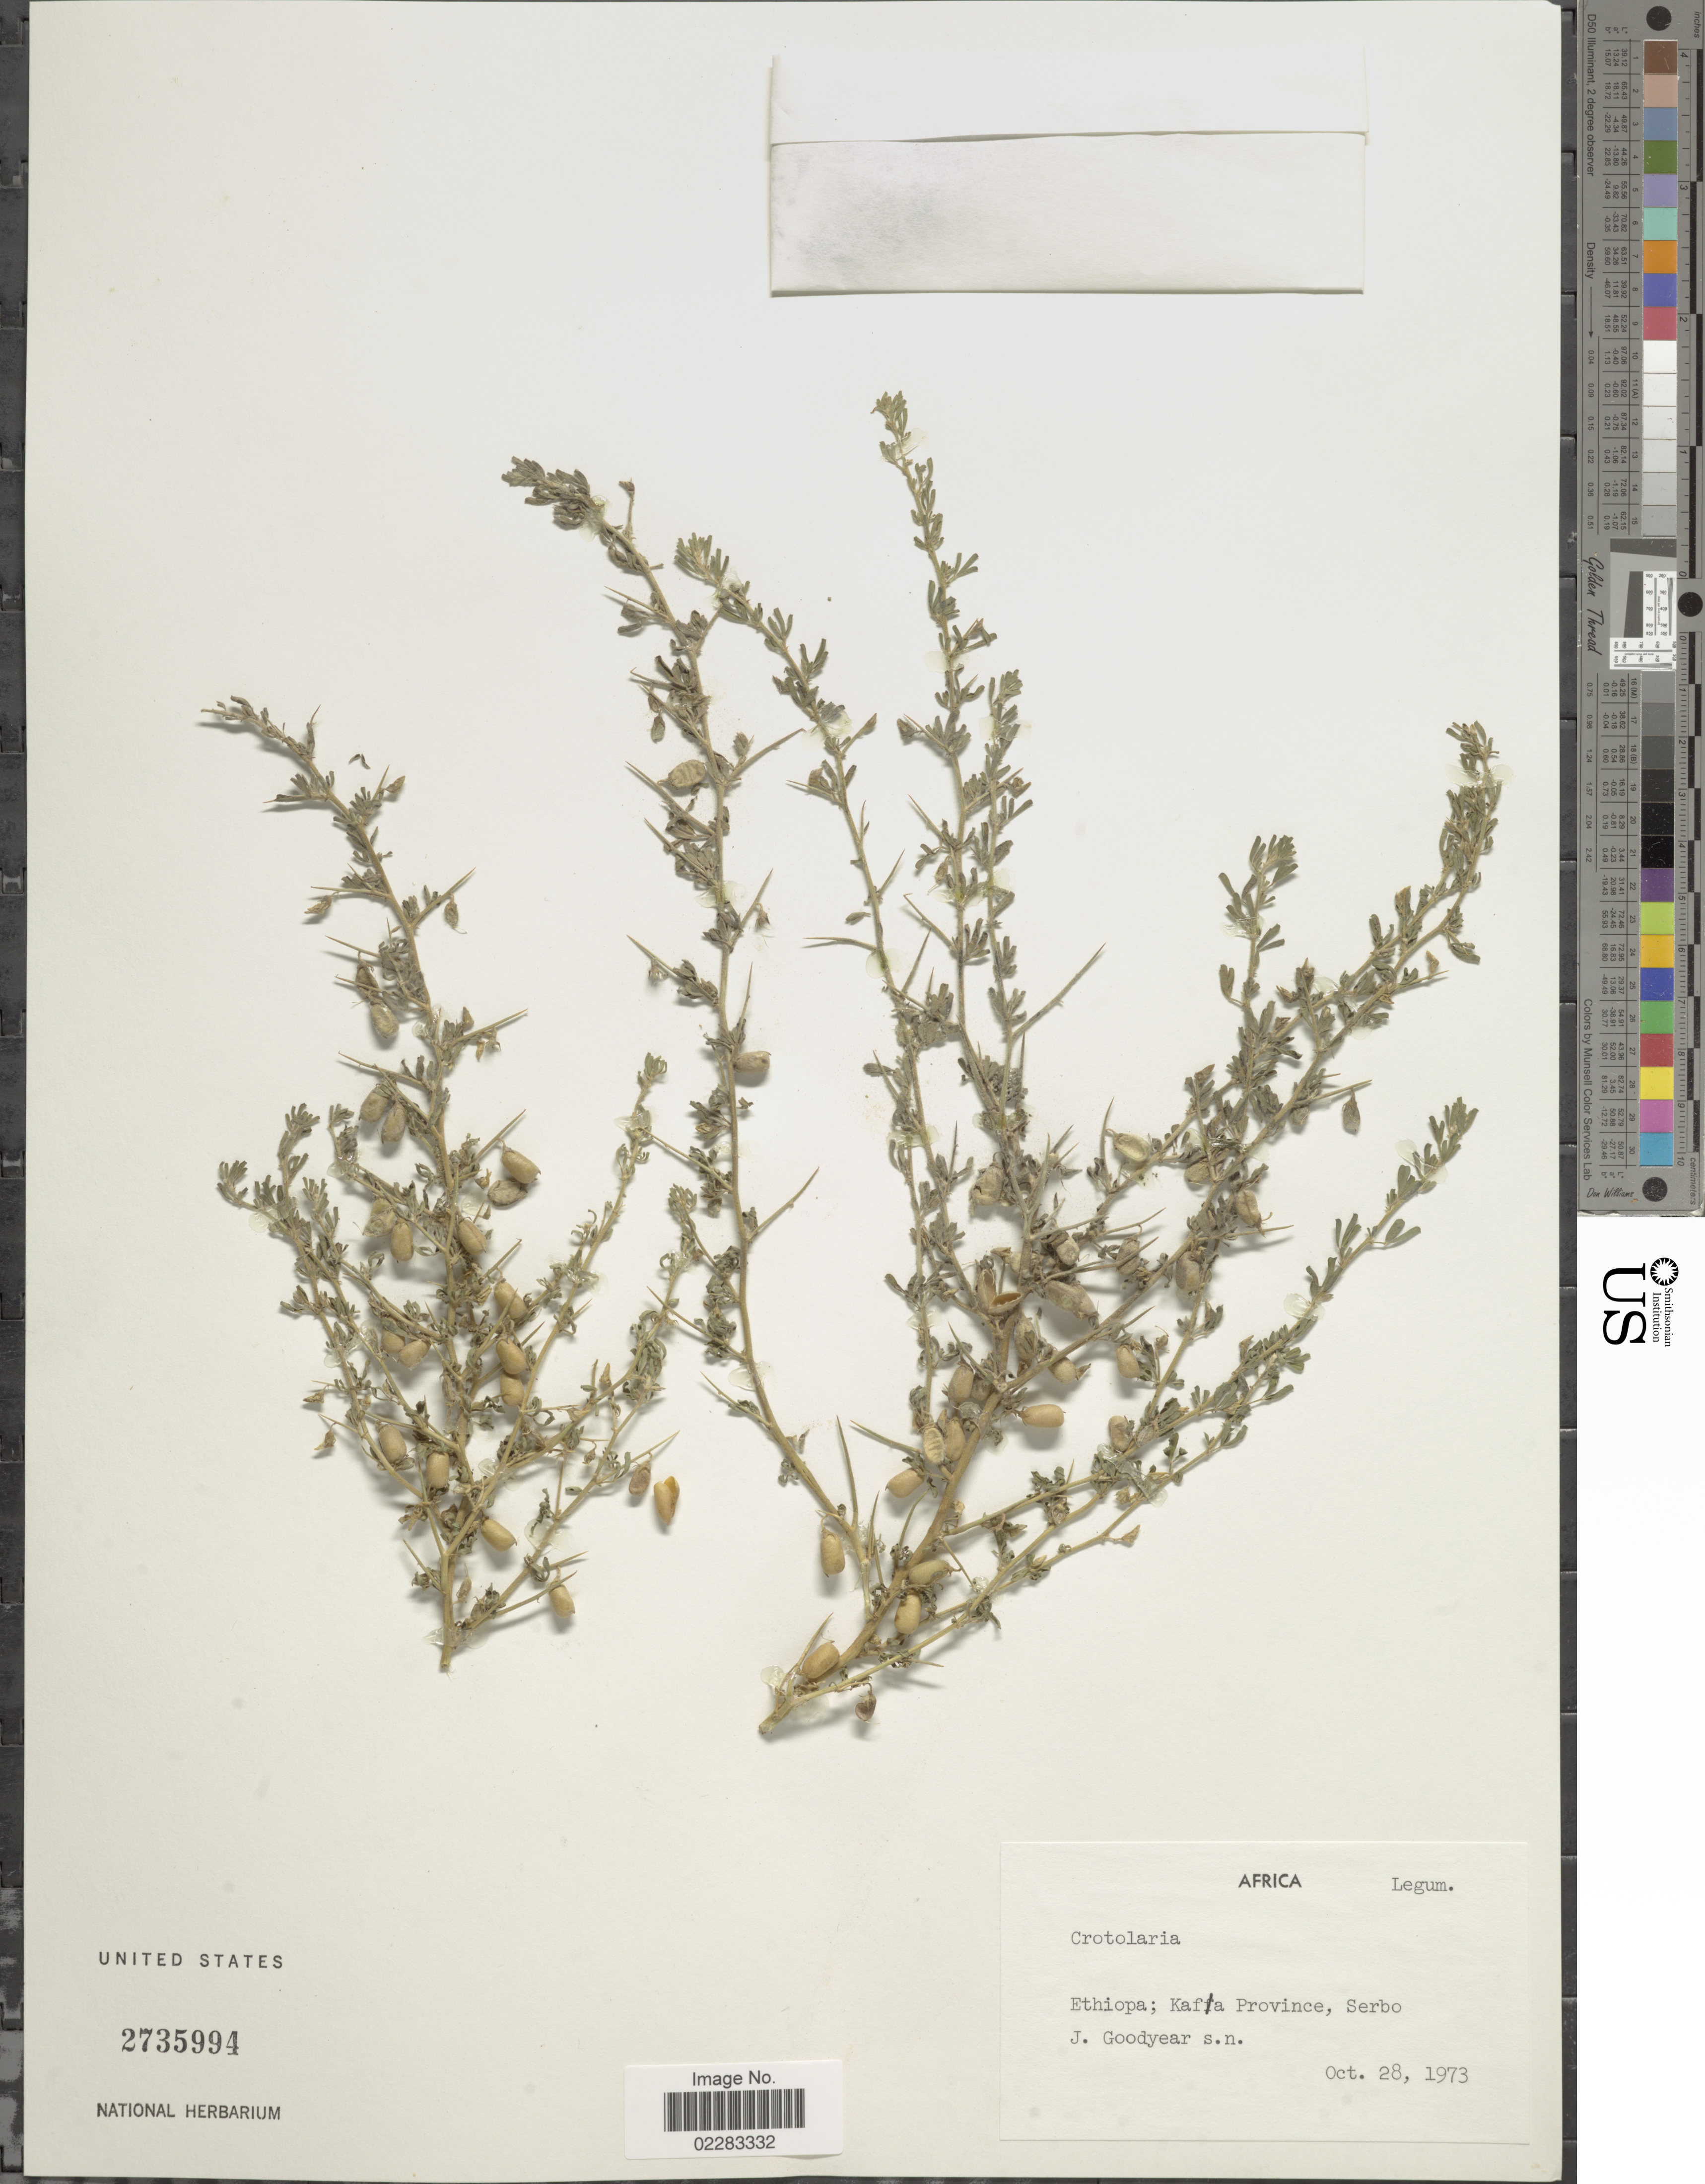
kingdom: Plantae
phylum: Tracheophyta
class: Magnoliopsida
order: Fabales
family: Fabaceae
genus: Crotalaria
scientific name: Crotalaria sp.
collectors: J. Goodyear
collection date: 1973-10-28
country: Ethiopia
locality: Kafa Province, Serbo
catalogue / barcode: US 2735994